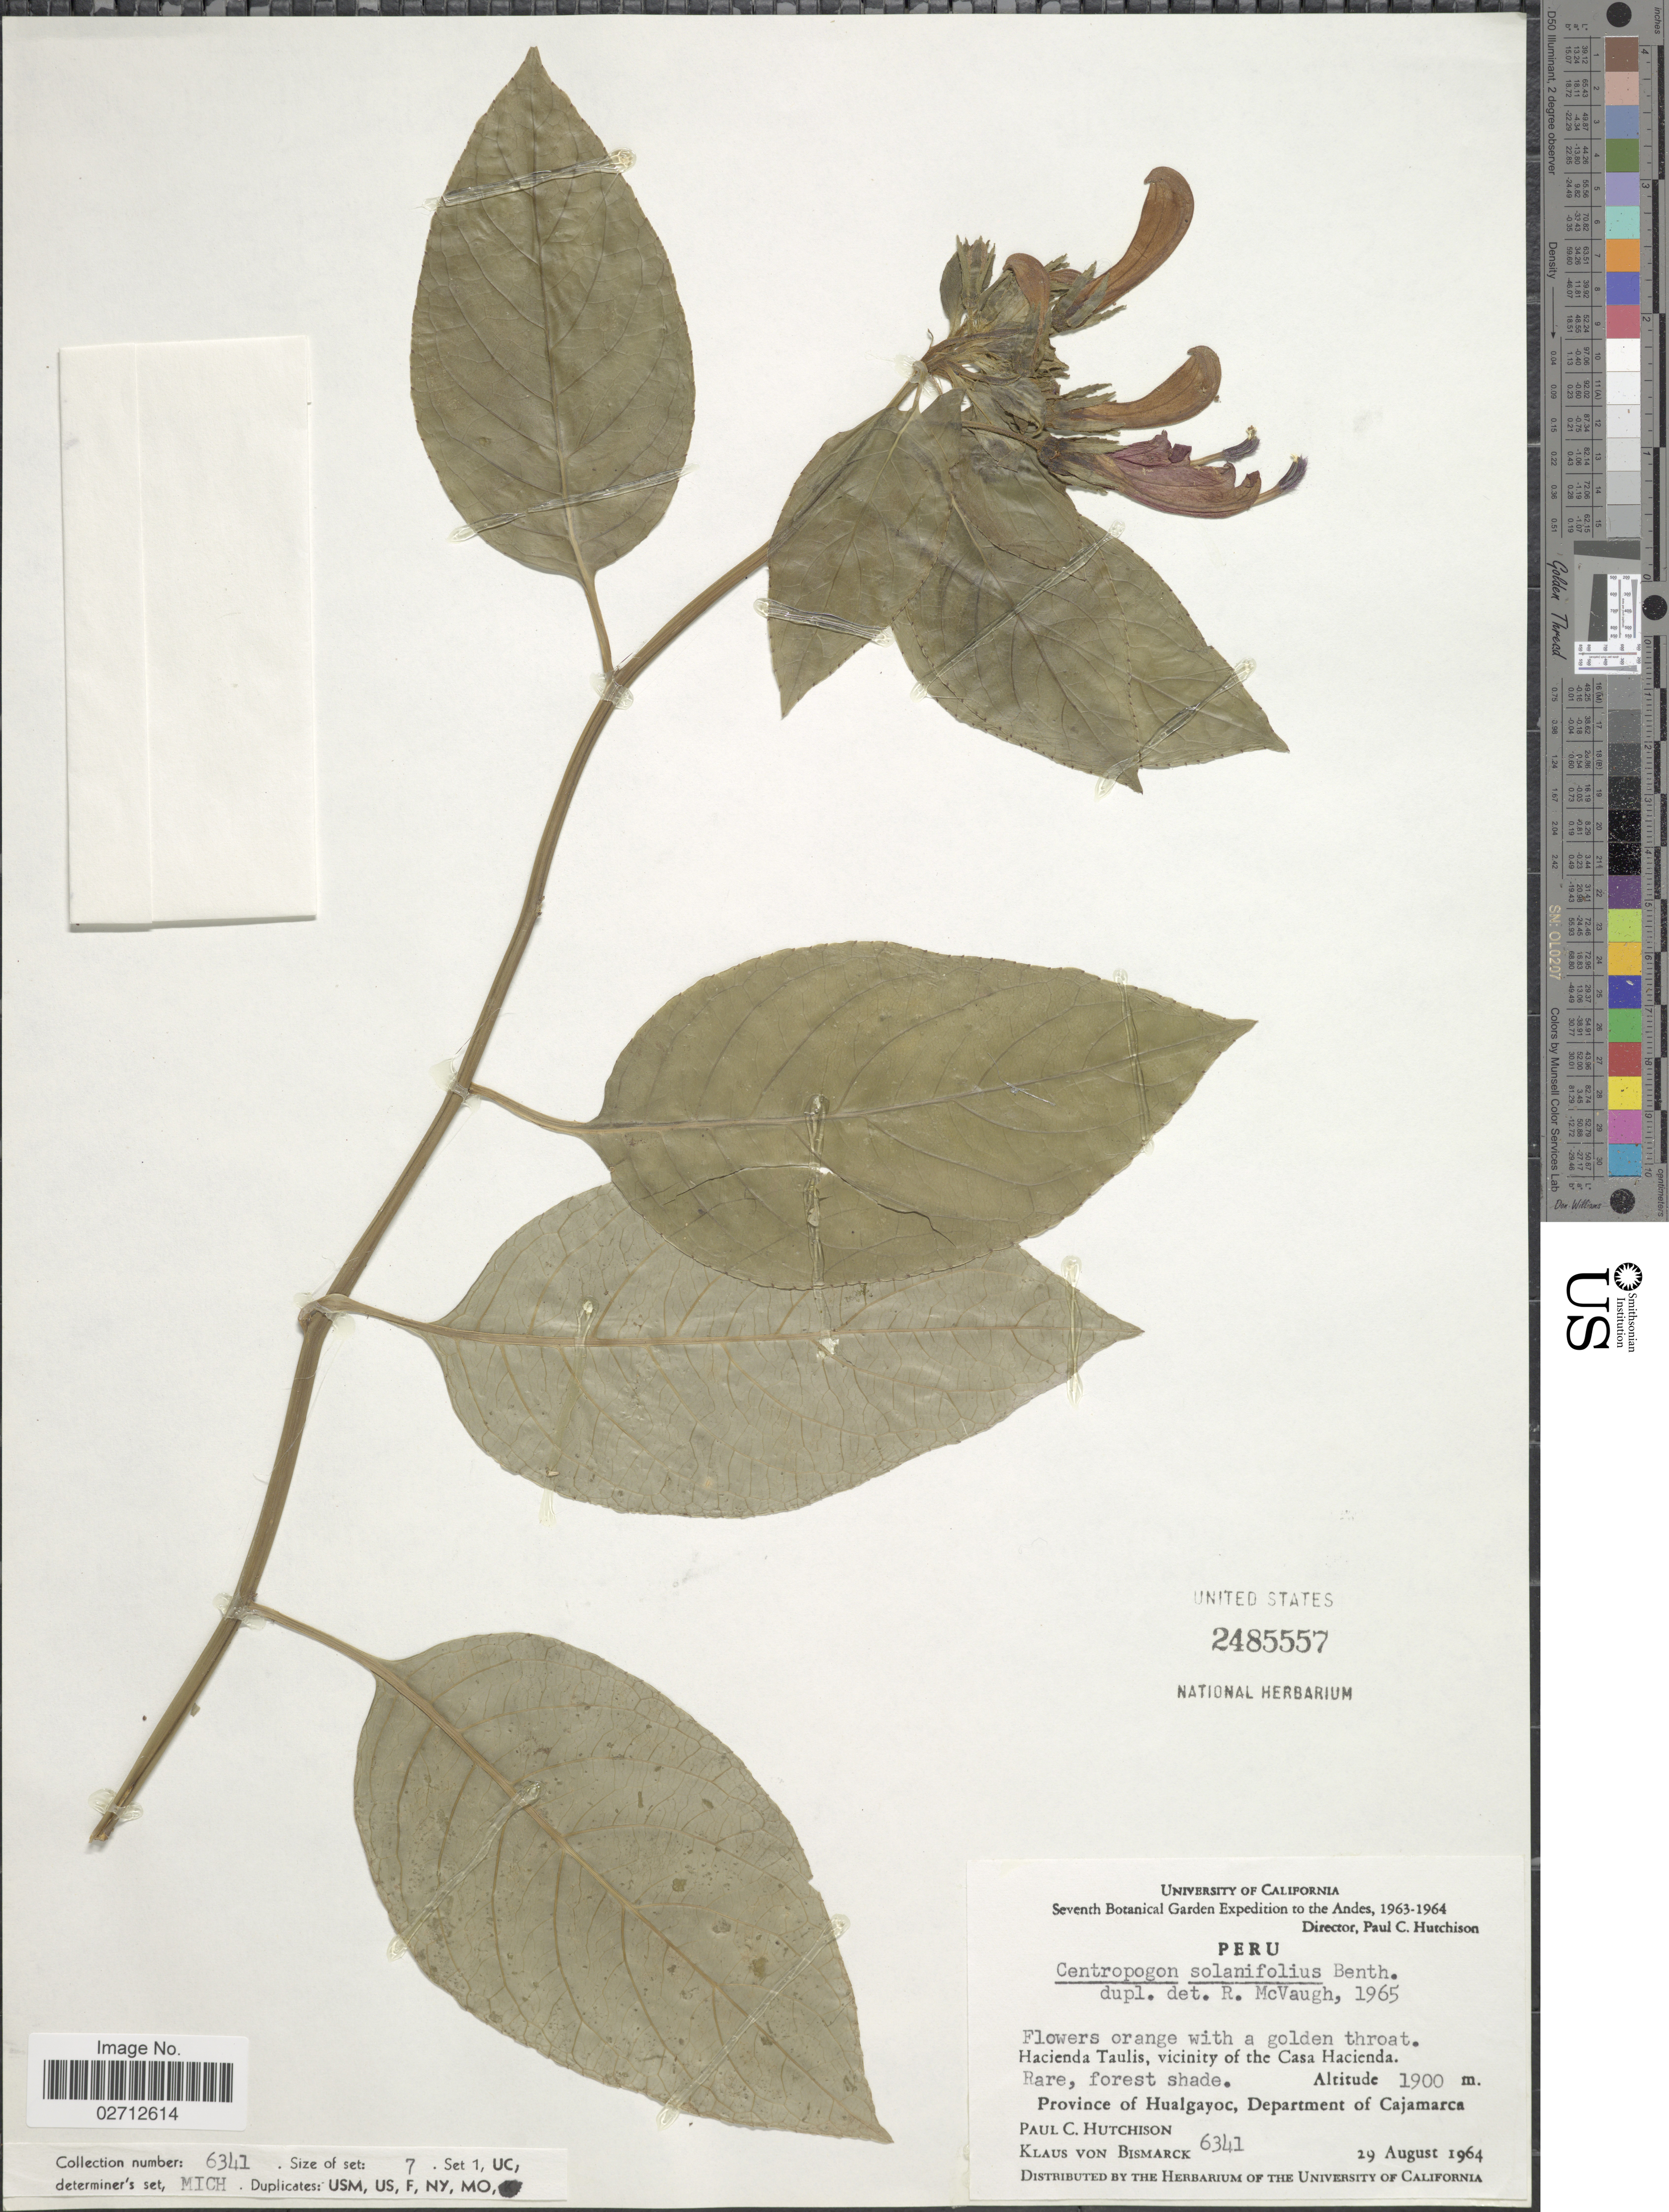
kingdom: Plantae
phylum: Tracheophyta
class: Magnoliopsida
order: Asterales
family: Campanulaceae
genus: Centropogon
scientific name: Centropogon solanifolius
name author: Benth.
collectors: P. C. Hutchison & K. von Bismarck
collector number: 6341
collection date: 1964-08-29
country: Peru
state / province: Cajamarca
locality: The Andes, Hacienda Taulis, vicinity of the Casa Hacienda, rare, forest shade. Province of Hualgayoc, Department of Cajamarca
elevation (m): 1900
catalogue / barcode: US 2485557